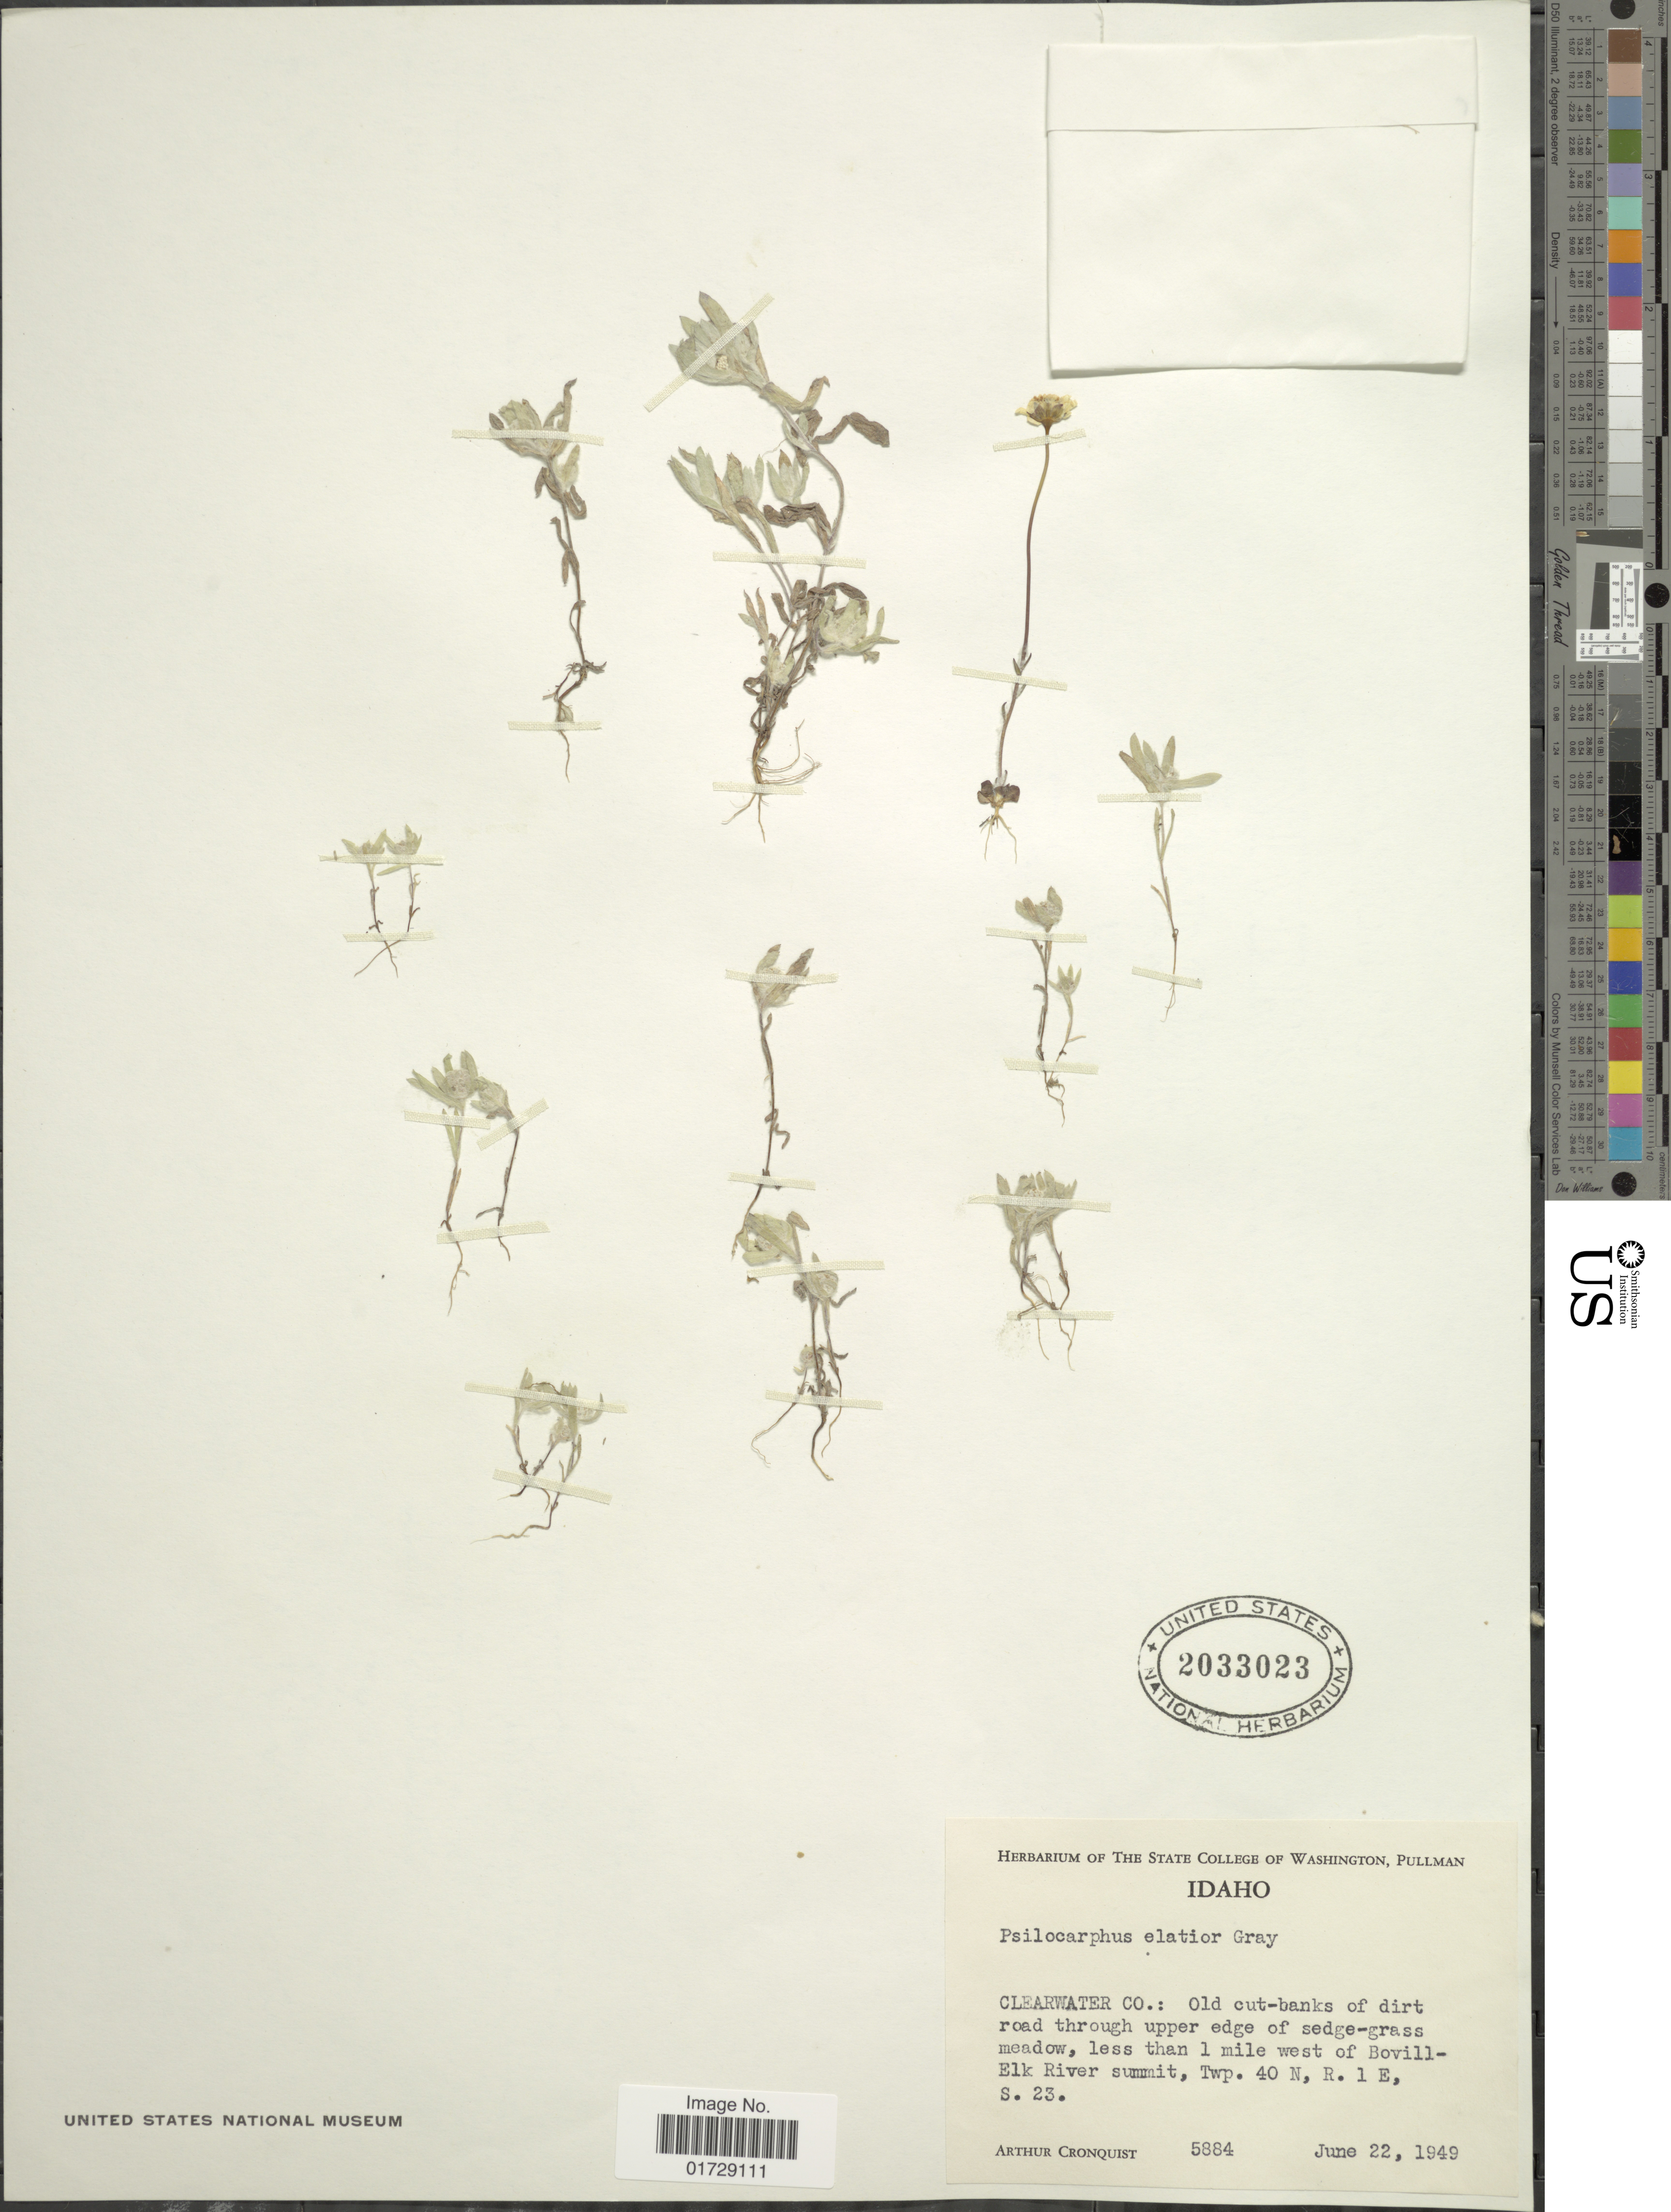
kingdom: Plantae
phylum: Tracheophyta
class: Magnoliopsida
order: Asterales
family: Asteraceae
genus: Psilocarphus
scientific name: Psilocarphus elatior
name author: (A. Gray) A. Gray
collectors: A. J. Cronquist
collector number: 5884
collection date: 1949-06-22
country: United States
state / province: Idaho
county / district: Clearwater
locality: less then 1 mile west of Bovill-Elk River summit, Twp. 40 N, R. 1 E, S. 23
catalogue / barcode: US 2033023